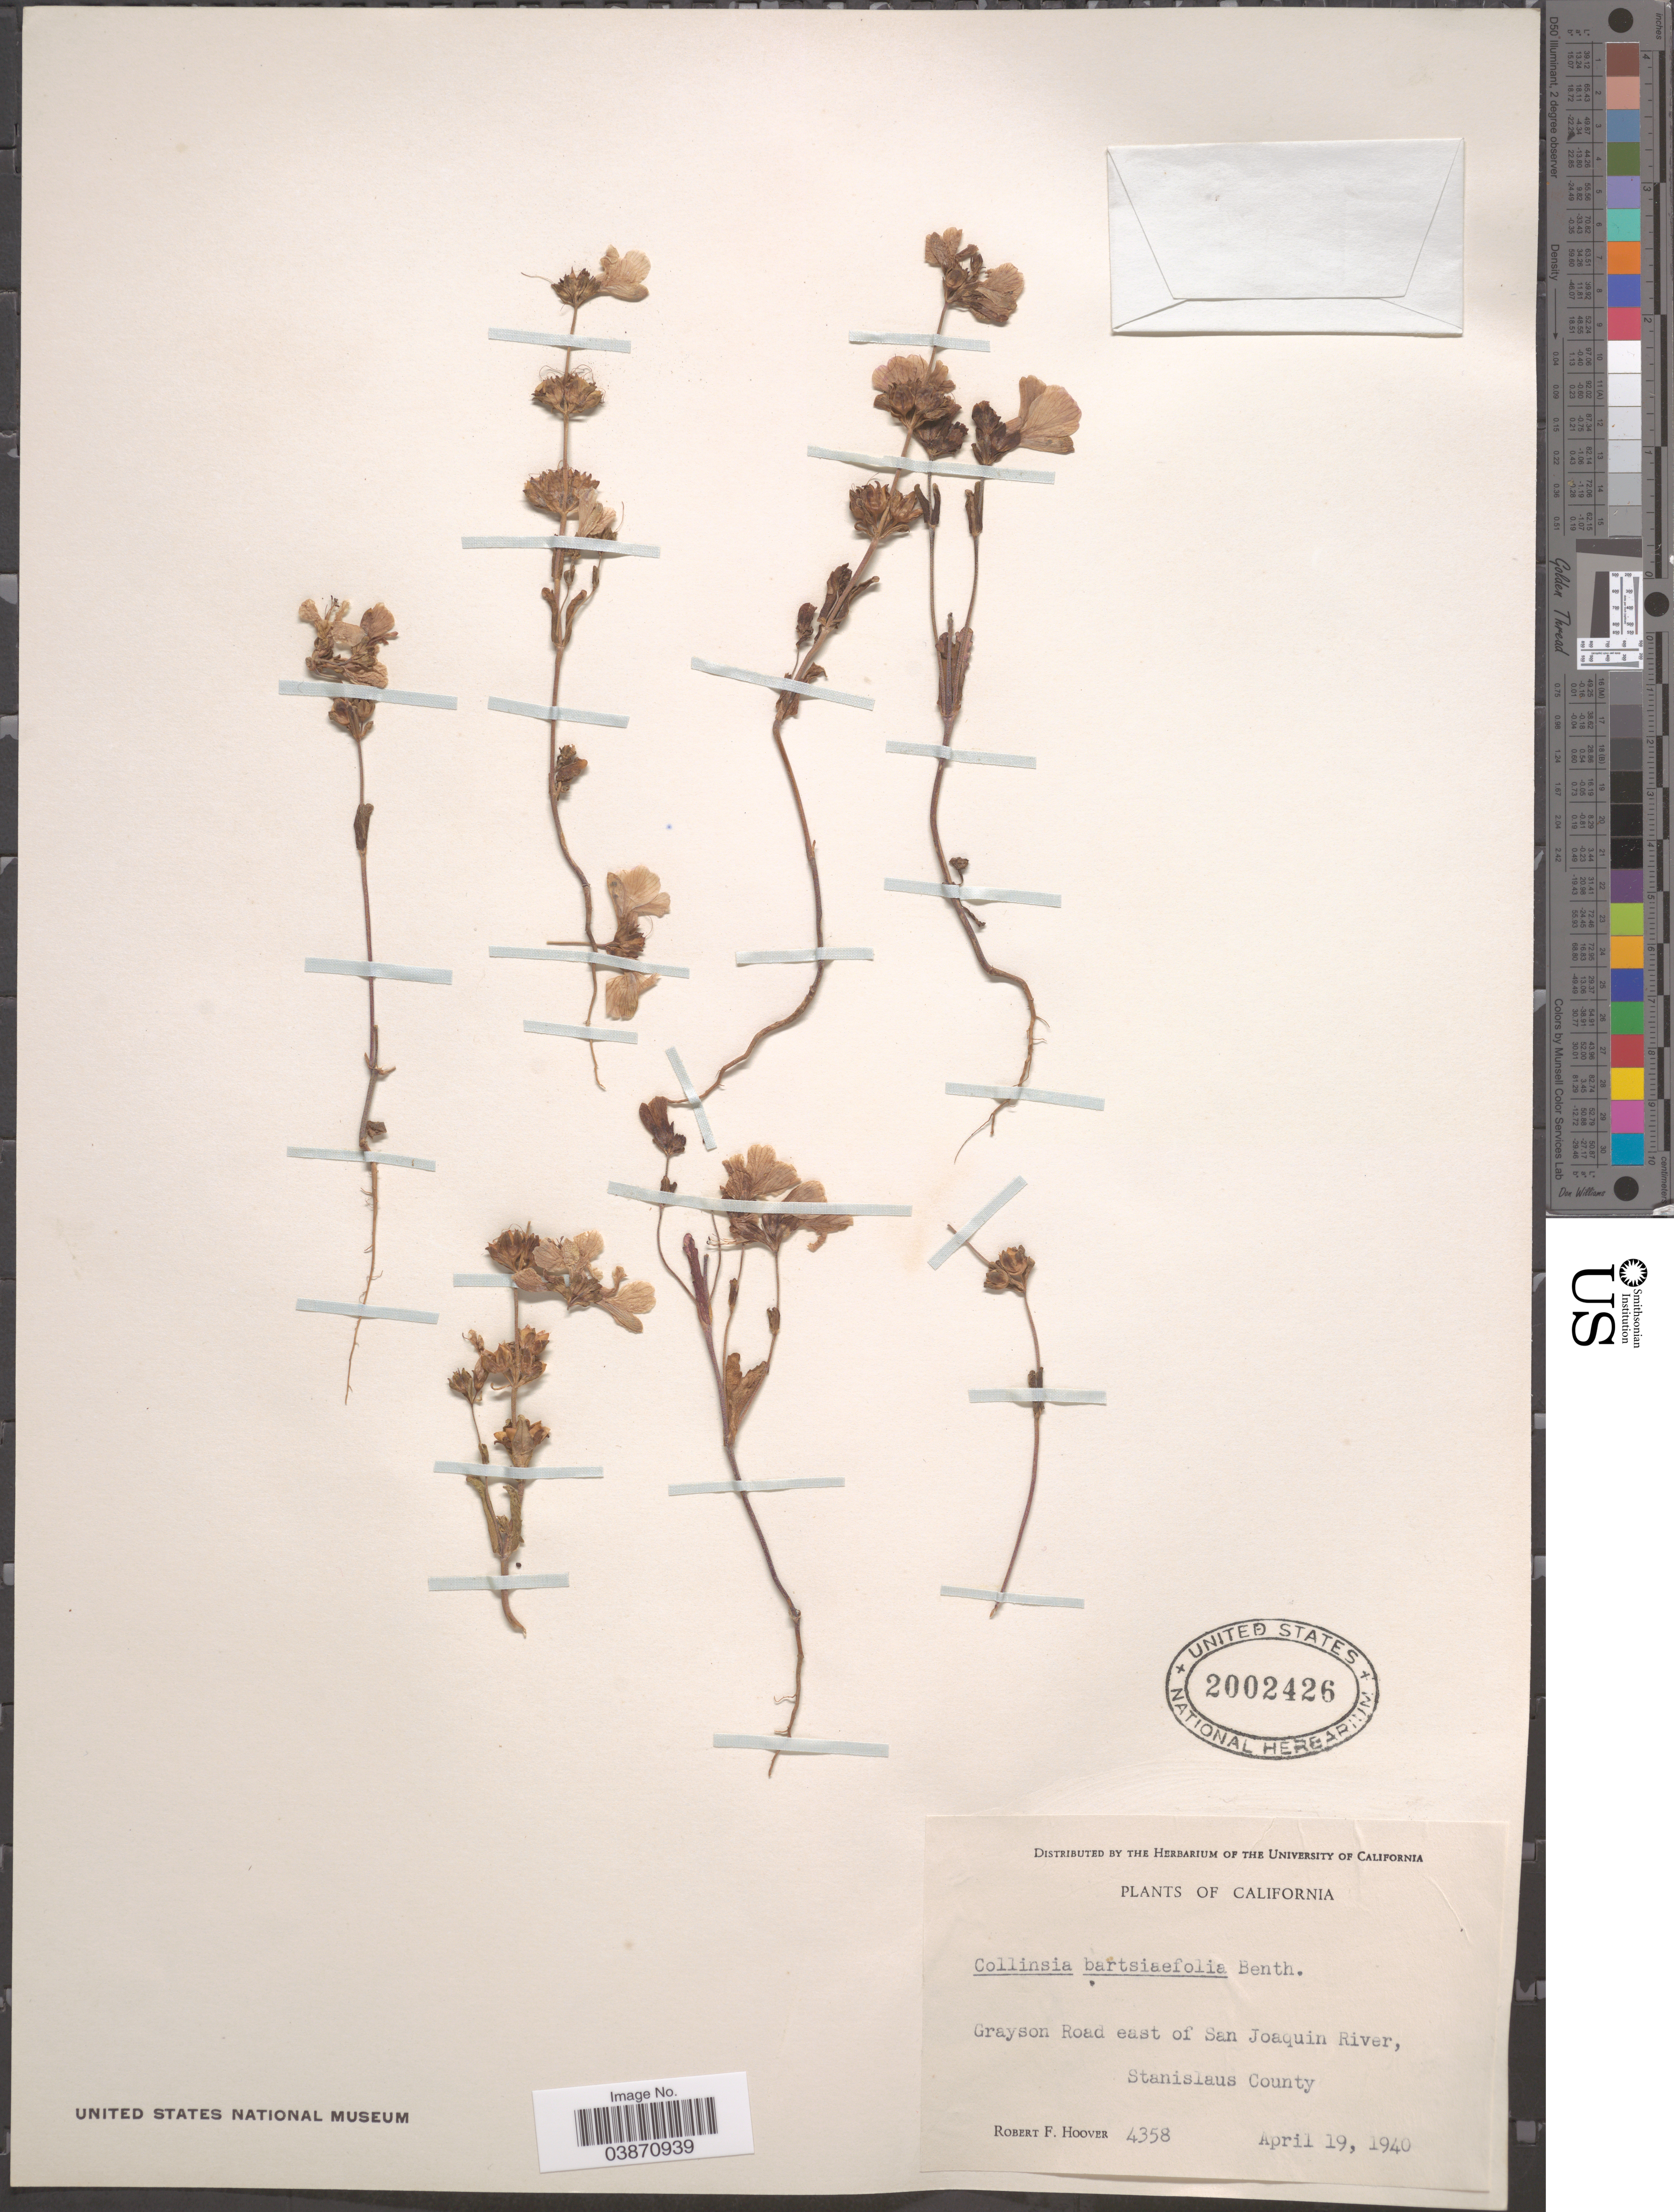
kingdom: Plantae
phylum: Tracheophyta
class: Magnoliopsida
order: Lamiales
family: Plantaginaceae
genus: Collinsia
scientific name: Collinsia bartsiifolia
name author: Benth.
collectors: R. F. Hoover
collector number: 4358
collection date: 1940-04-19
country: United States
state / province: California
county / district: Stanislaus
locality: Grayson Road east of San Joaquin River, Stanislaus County.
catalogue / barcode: US 2002426